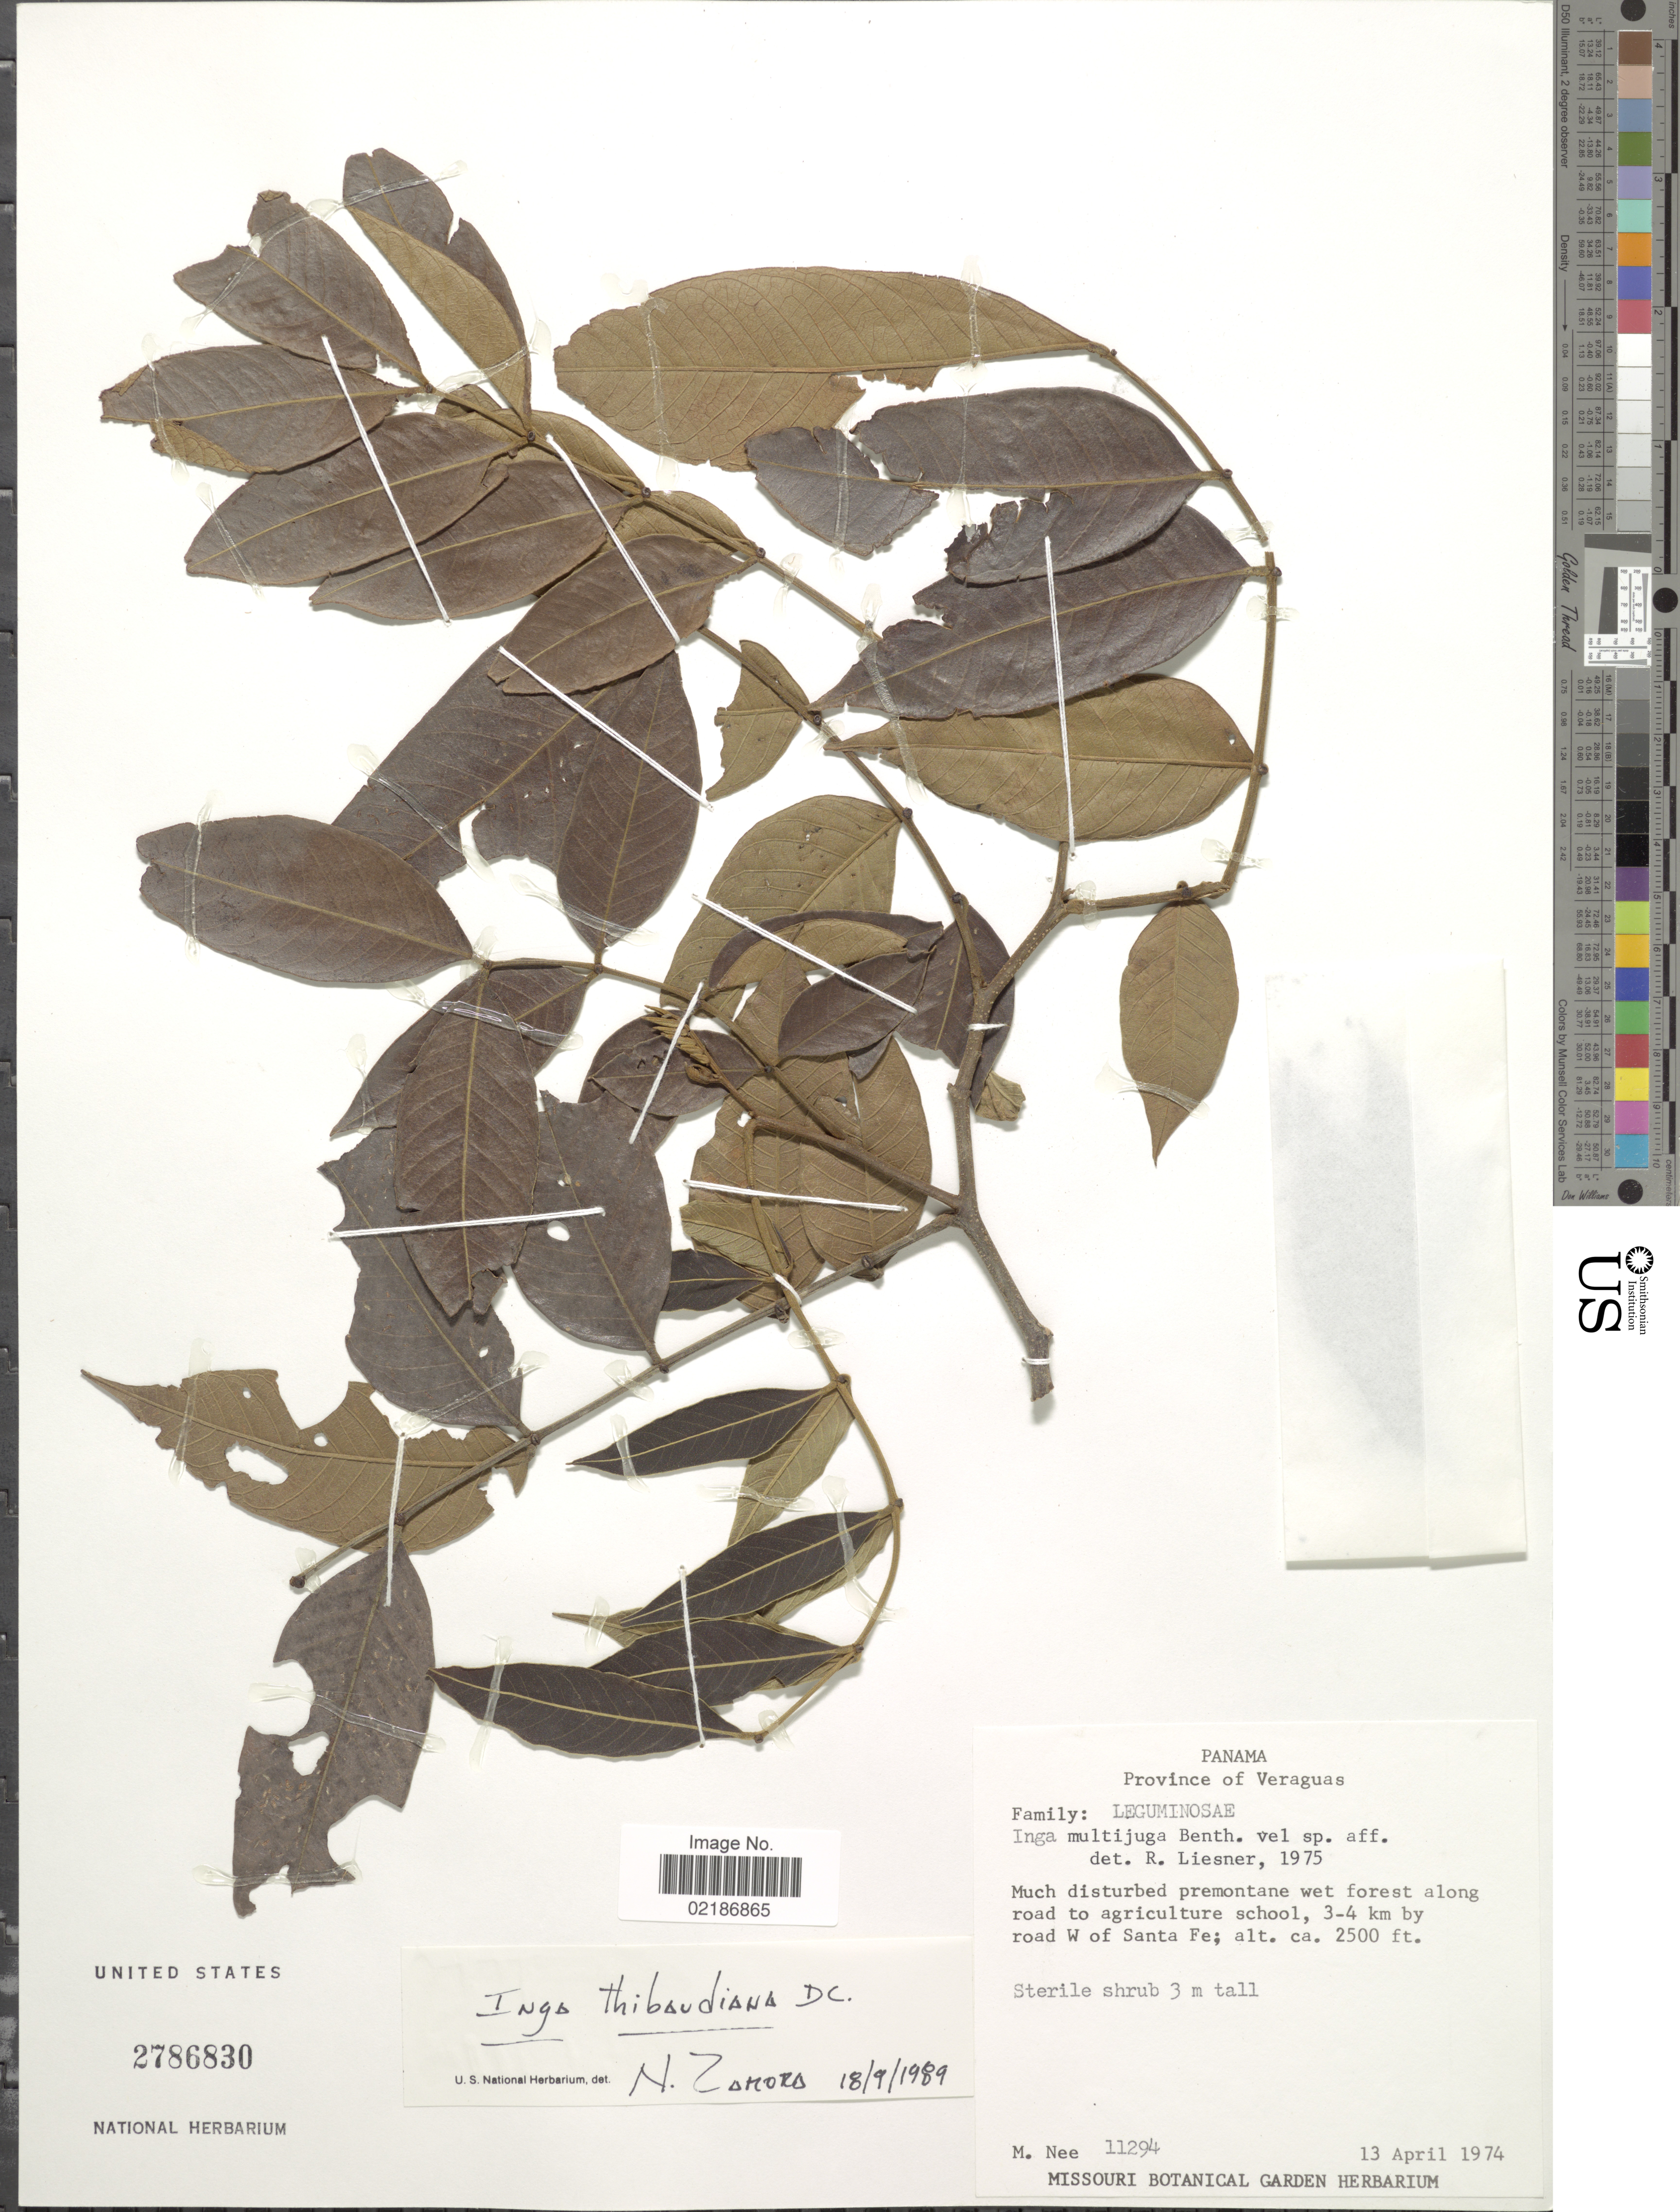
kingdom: Plantae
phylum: Tracheophyta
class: Magnoliopsida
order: Fabales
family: Fabaceae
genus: Inga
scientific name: Inga thibaudiana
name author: DC.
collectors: M. Nee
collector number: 11294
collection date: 1974-04-13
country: Panama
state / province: Veraguas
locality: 3-4 km by road W of Santa Fe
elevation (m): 762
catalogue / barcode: US 2786830